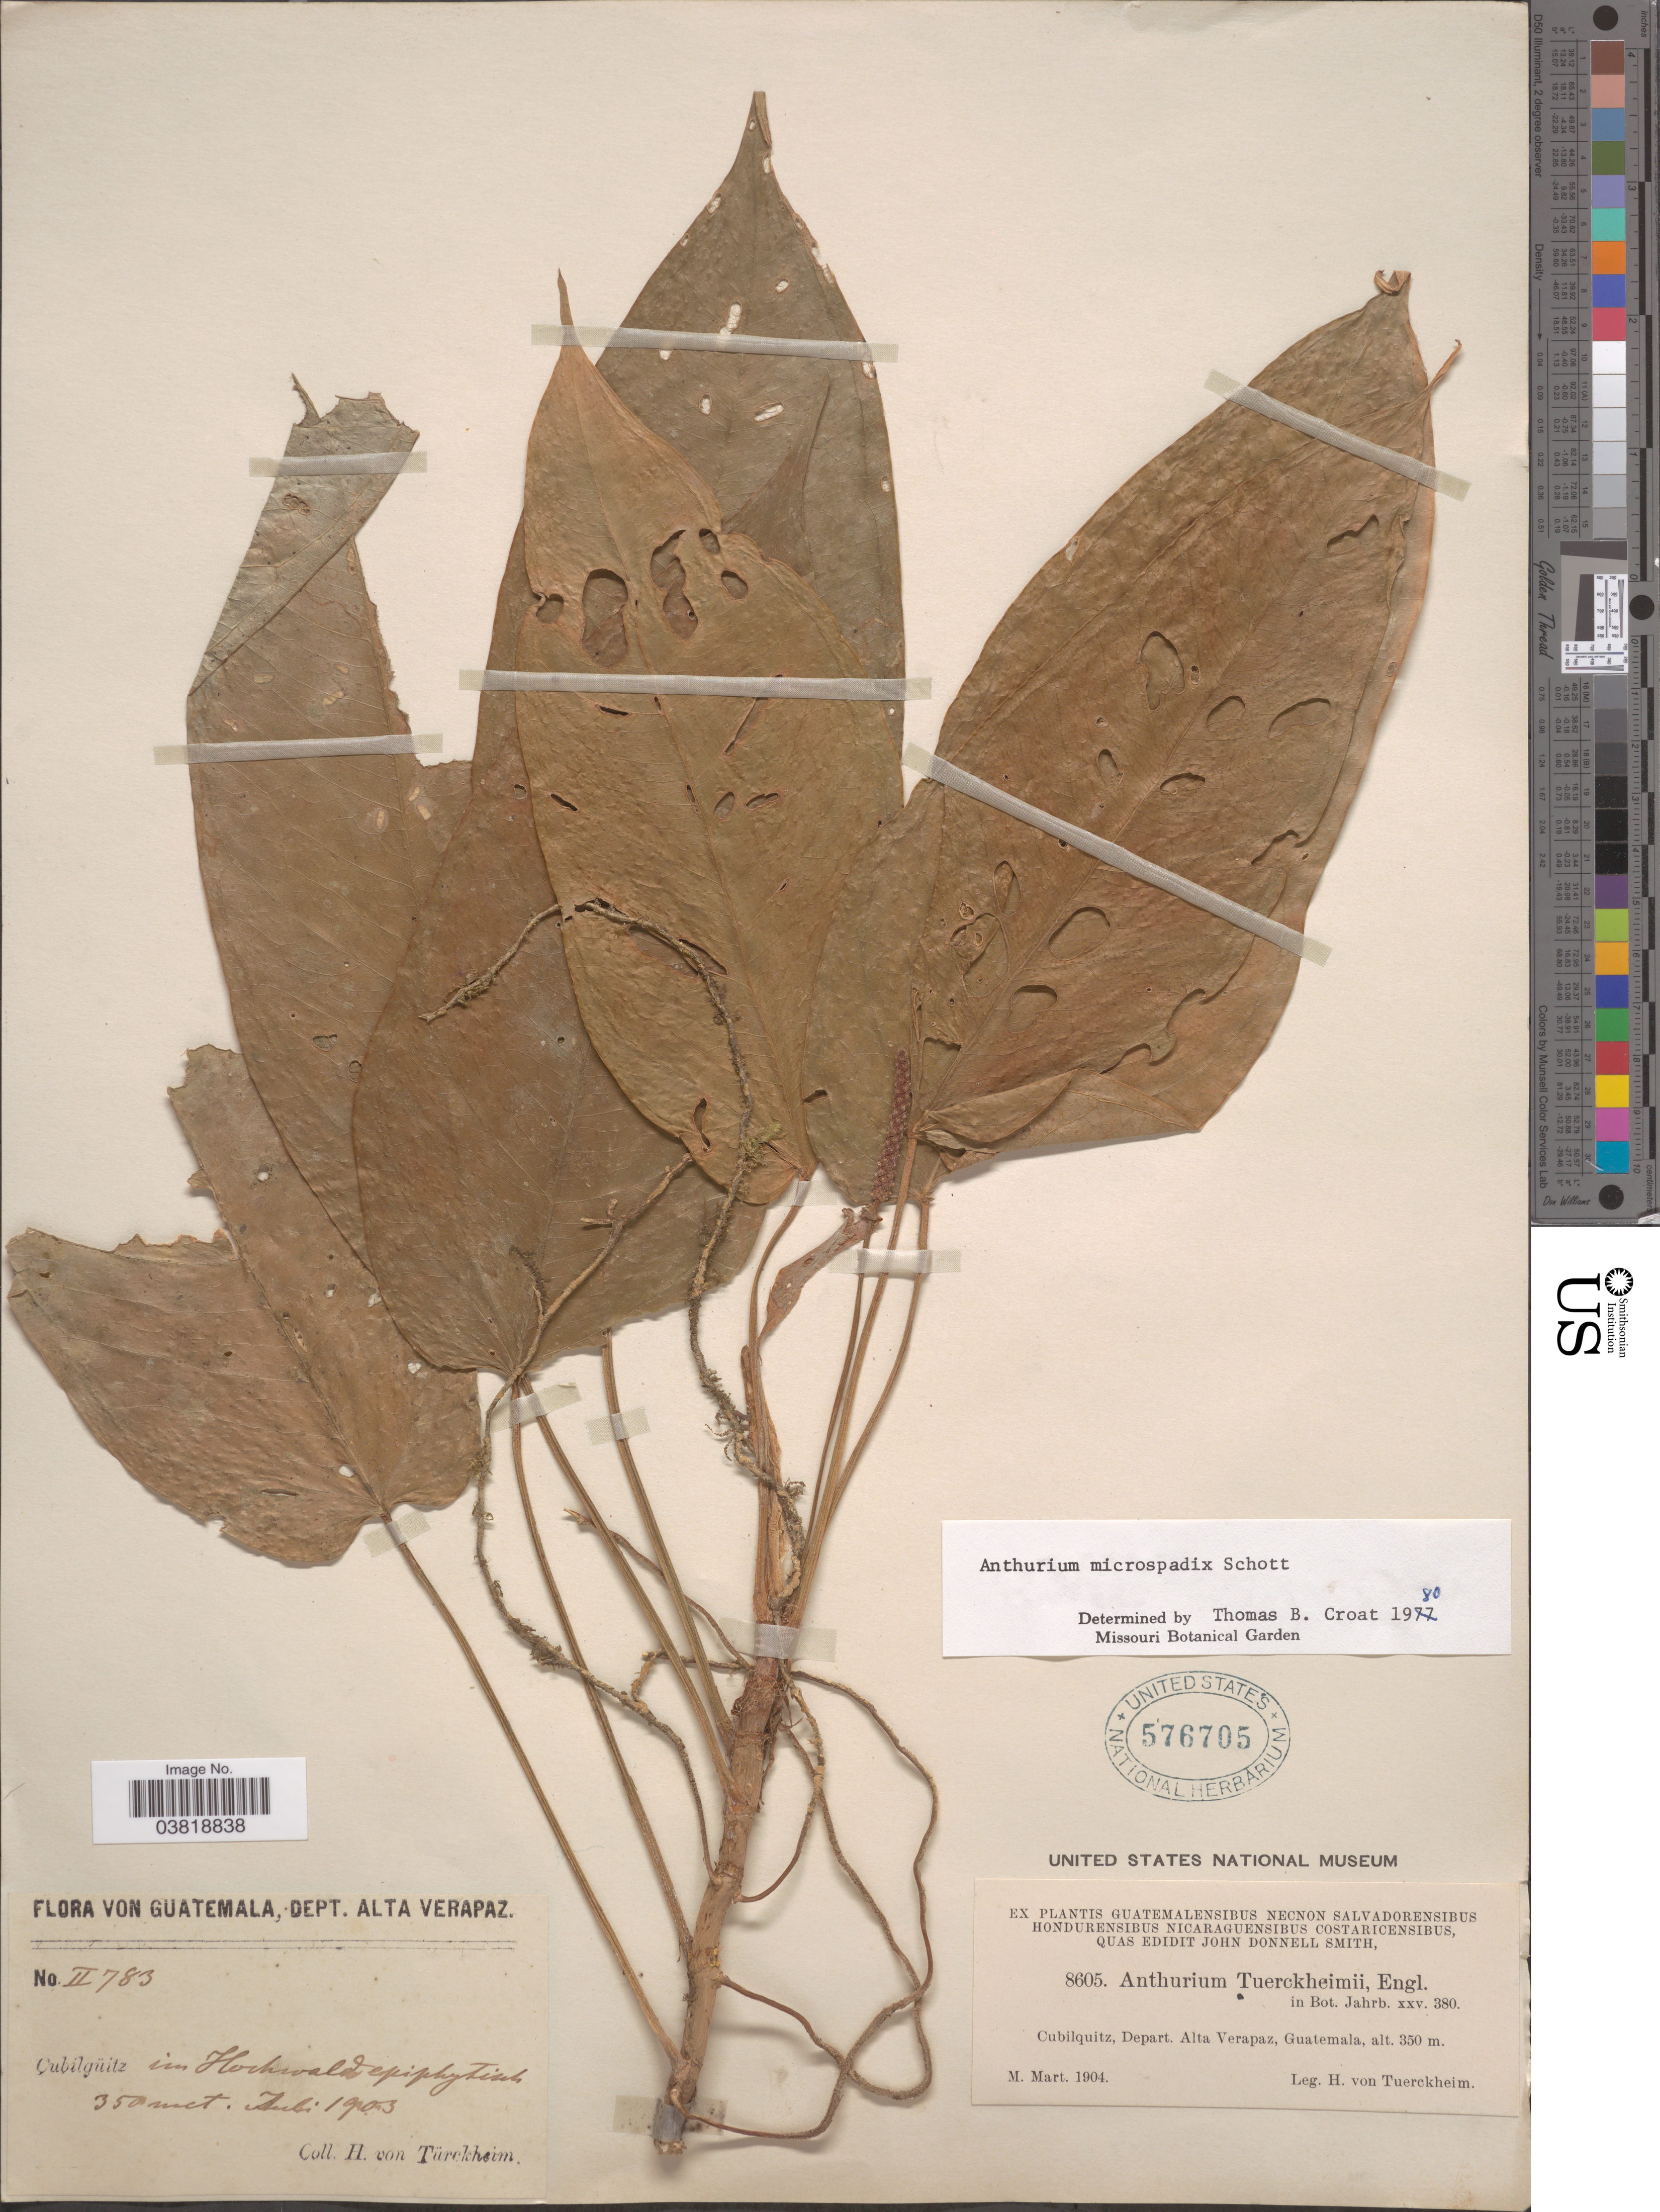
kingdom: Plantae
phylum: Tracheophyta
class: Liliopsida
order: Alismatales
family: Araceae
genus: Anthurium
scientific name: Anthurium microspadix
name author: Schott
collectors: H. von Türckheim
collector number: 8605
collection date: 1904-03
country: Guatemala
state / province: Alta Verapaz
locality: Cubilquitz, Depart. Alta Verapaz.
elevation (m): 350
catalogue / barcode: US 576705